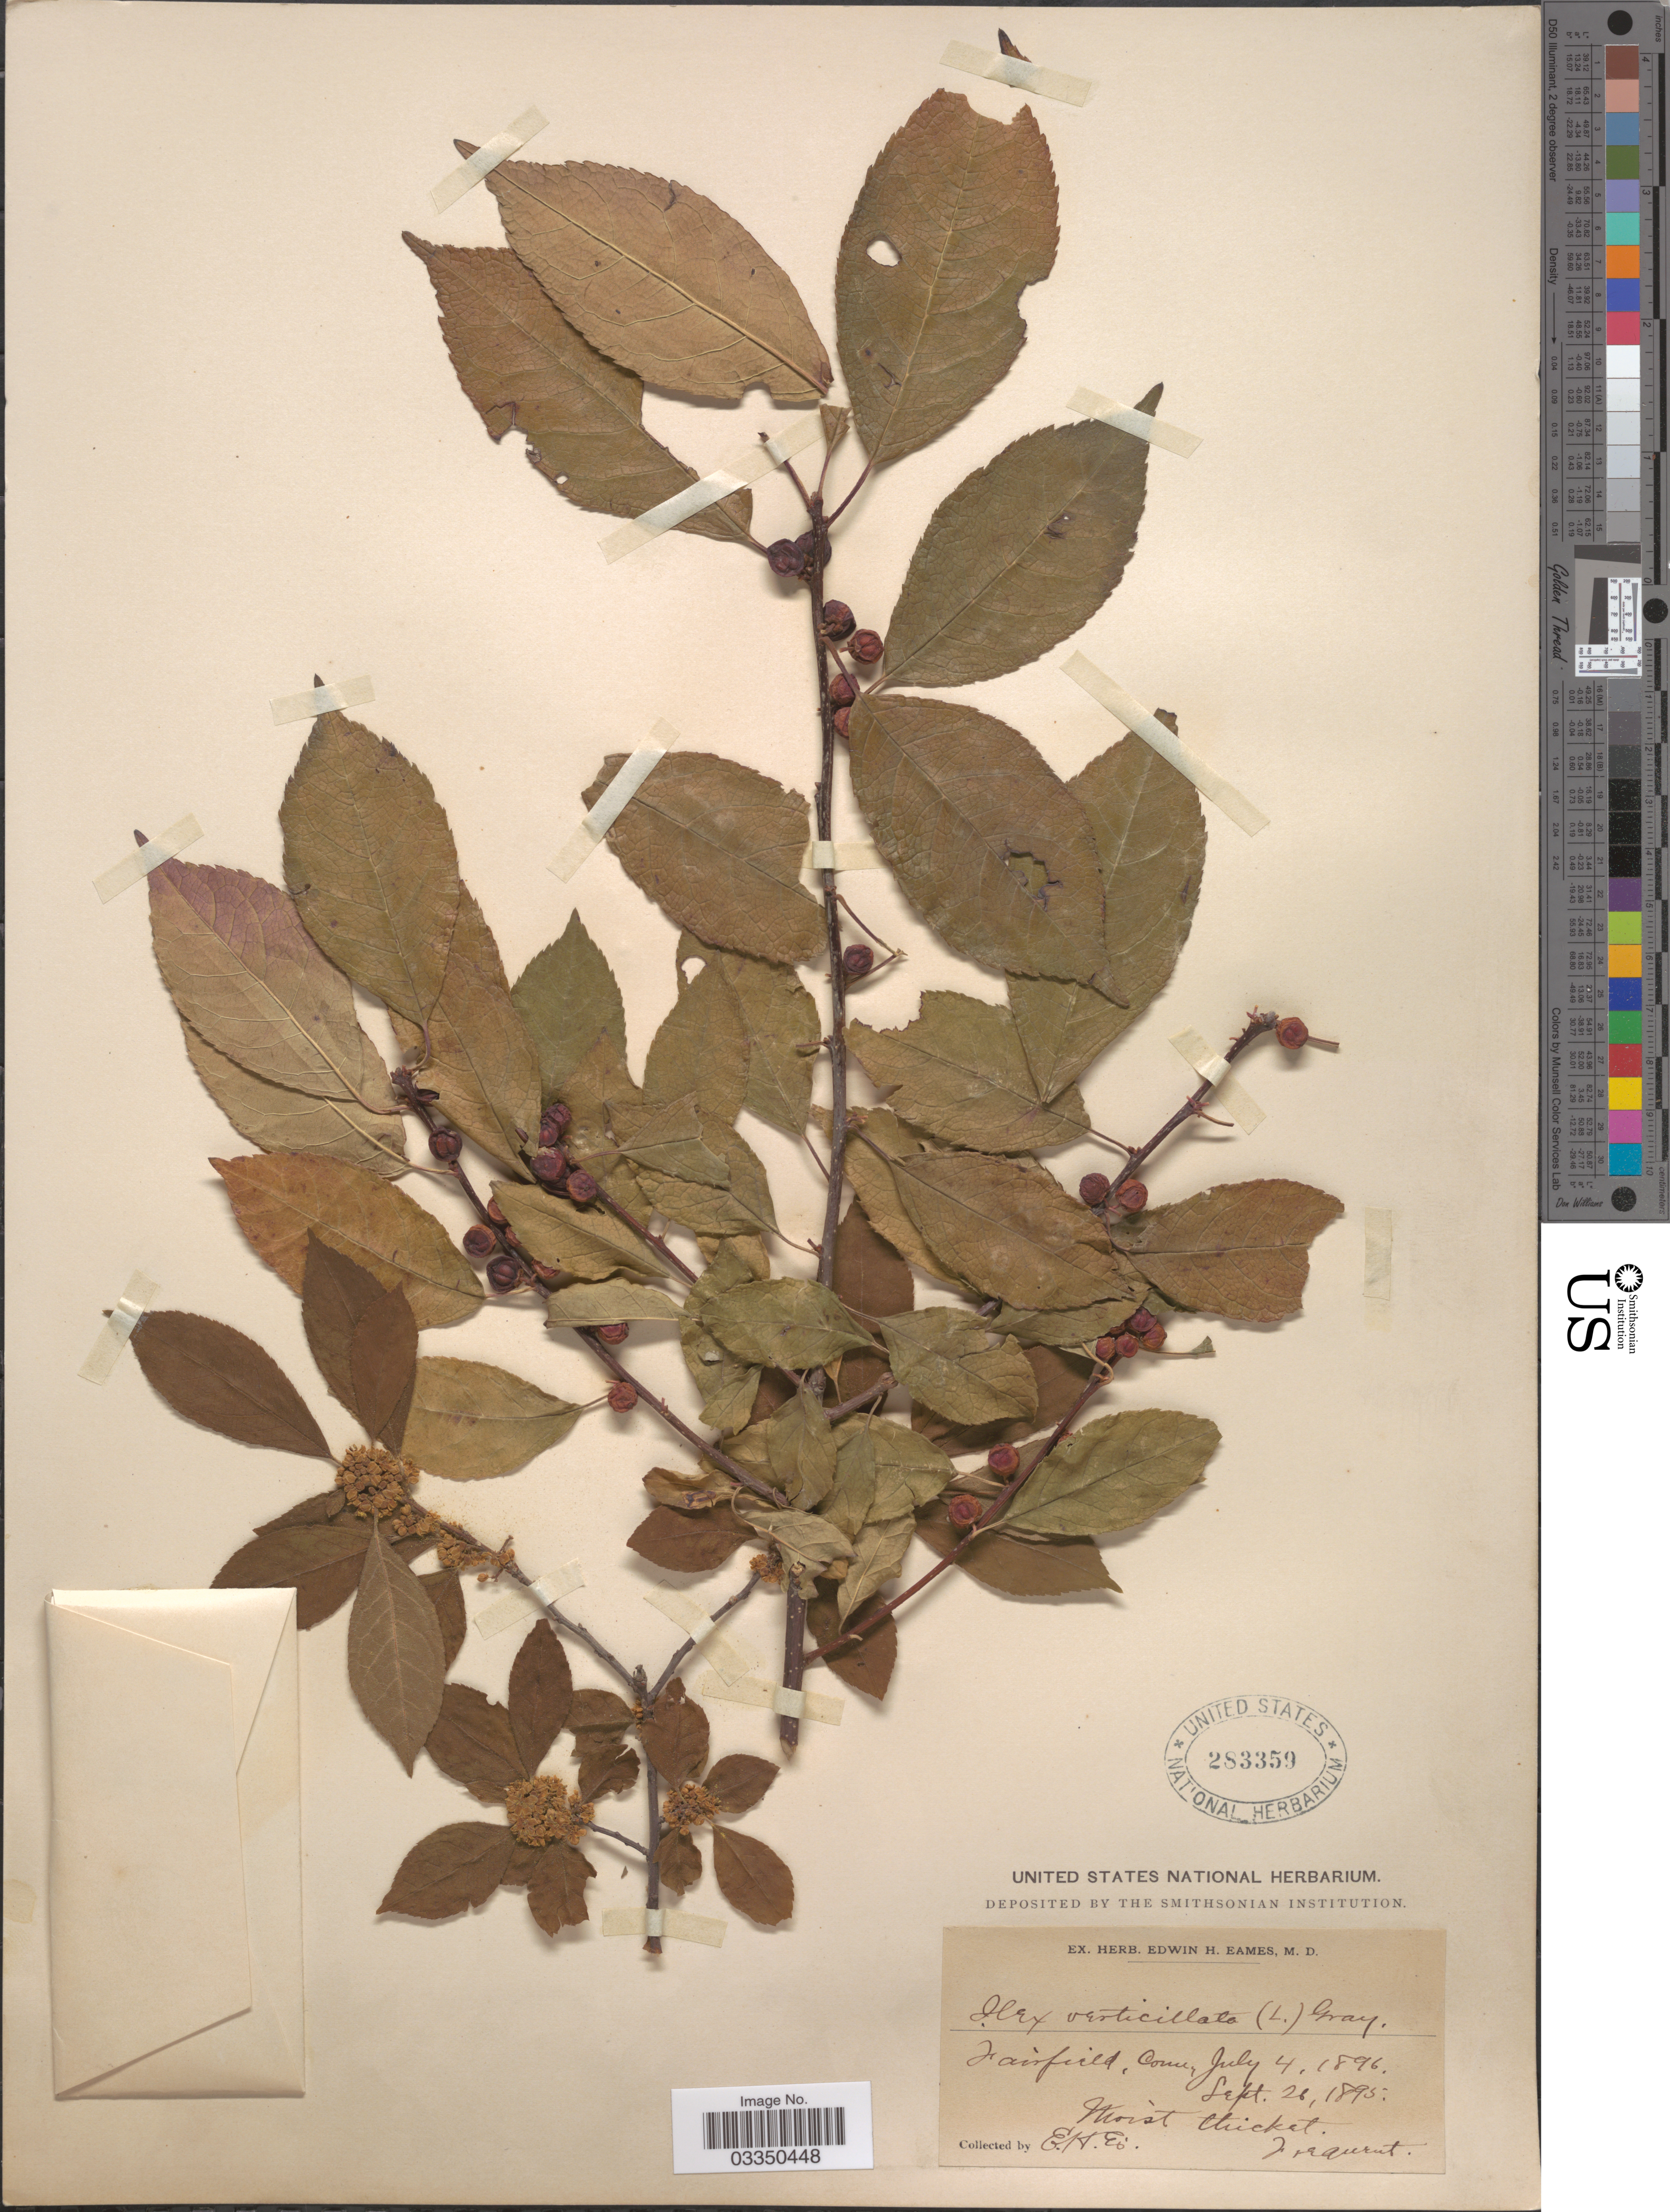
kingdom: Plantae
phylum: Tracheophyta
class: Magnoliopsida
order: Aquifoliales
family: Aquifoliaceae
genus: Ilex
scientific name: Ilex verticillata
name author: (L.) A. Gray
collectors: E. H. Eames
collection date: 1895-09-26/1896-07-04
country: United States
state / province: Connecticut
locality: Fairfield.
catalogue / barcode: US 283359